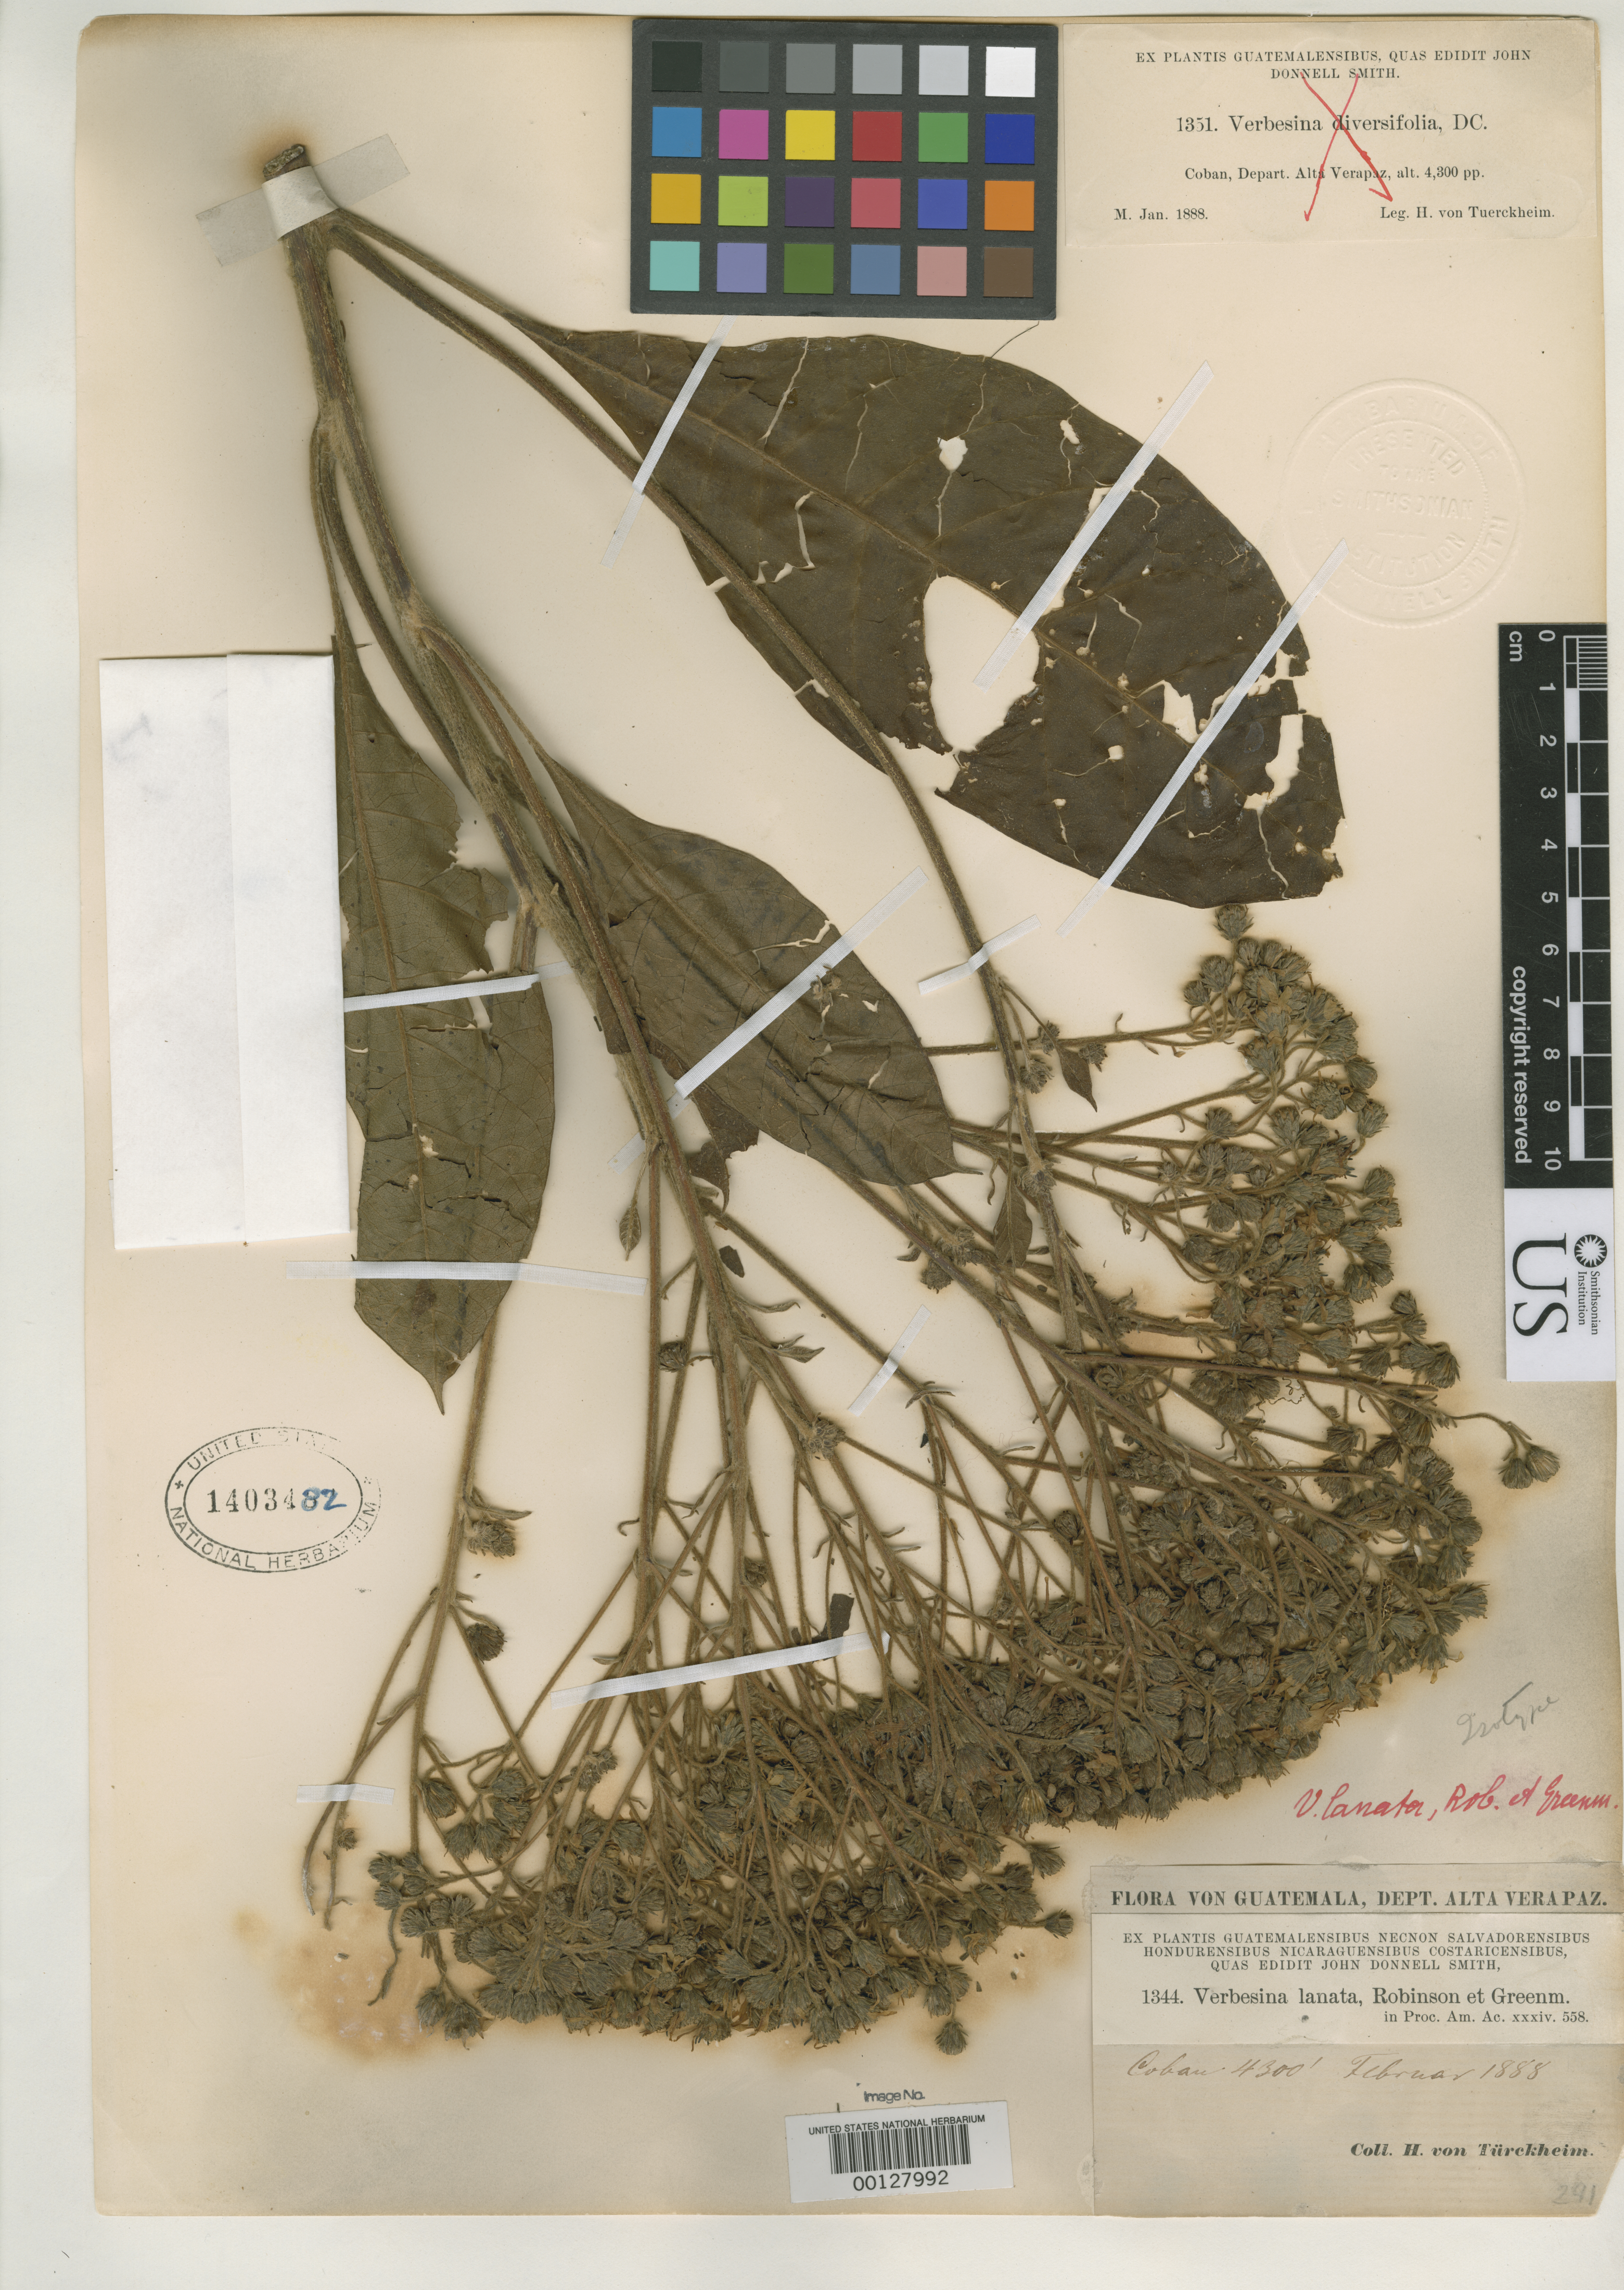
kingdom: Plantae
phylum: Tracheophyta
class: Magnoliopsida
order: Asterales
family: Asteraceae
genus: Verbesina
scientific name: Verbesina lanata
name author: B.L. Rob. & Greenm.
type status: Isotype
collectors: H. von Türckheim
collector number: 1344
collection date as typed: Feb 1888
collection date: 1888-02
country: Guatemala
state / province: Alta Verapaz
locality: Cobán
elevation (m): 1311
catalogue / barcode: US 1403482